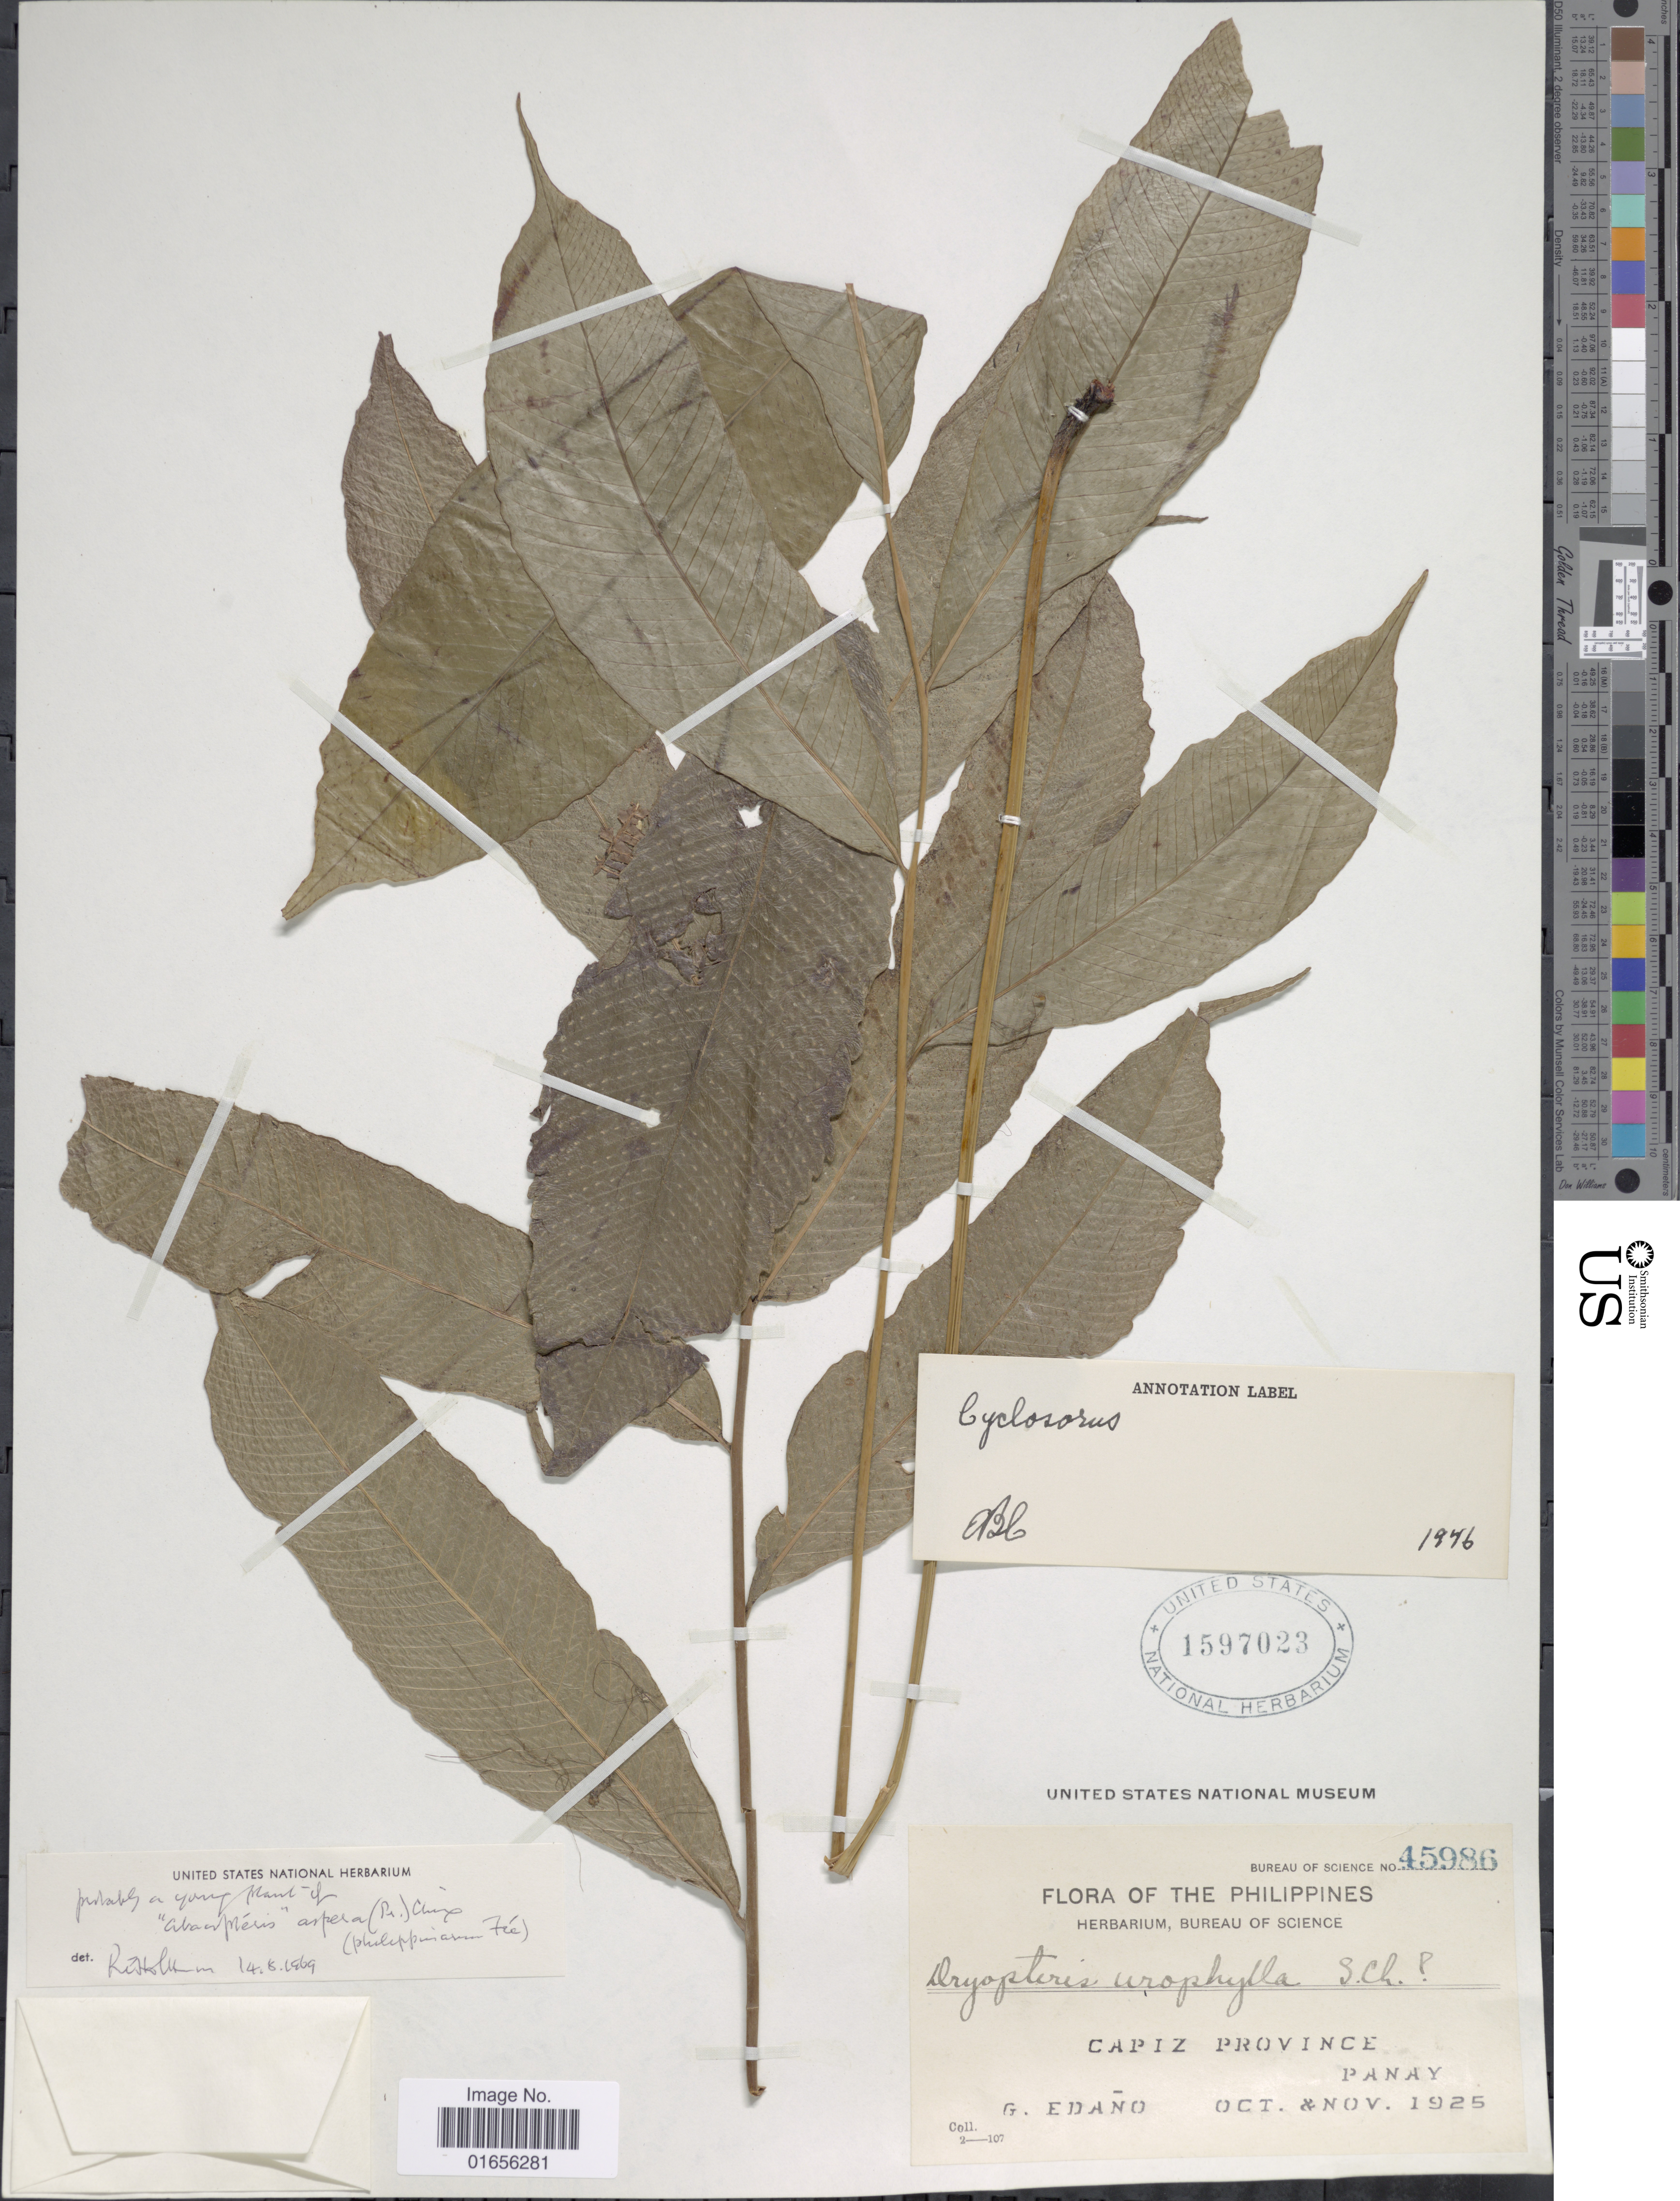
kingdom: Plantae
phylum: Tracheophyta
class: Polypodiopsida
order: Polypodiales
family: Thelypteridaceae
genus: Pronephrium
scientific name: Pronephrium philippinarum comb. ined.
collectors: G. Edaño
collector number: Bureau of Science 45986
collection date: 1925-10/1925-11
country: Philippines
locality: The Philippines, Capiz Province, Panay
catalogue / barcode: US 1597023